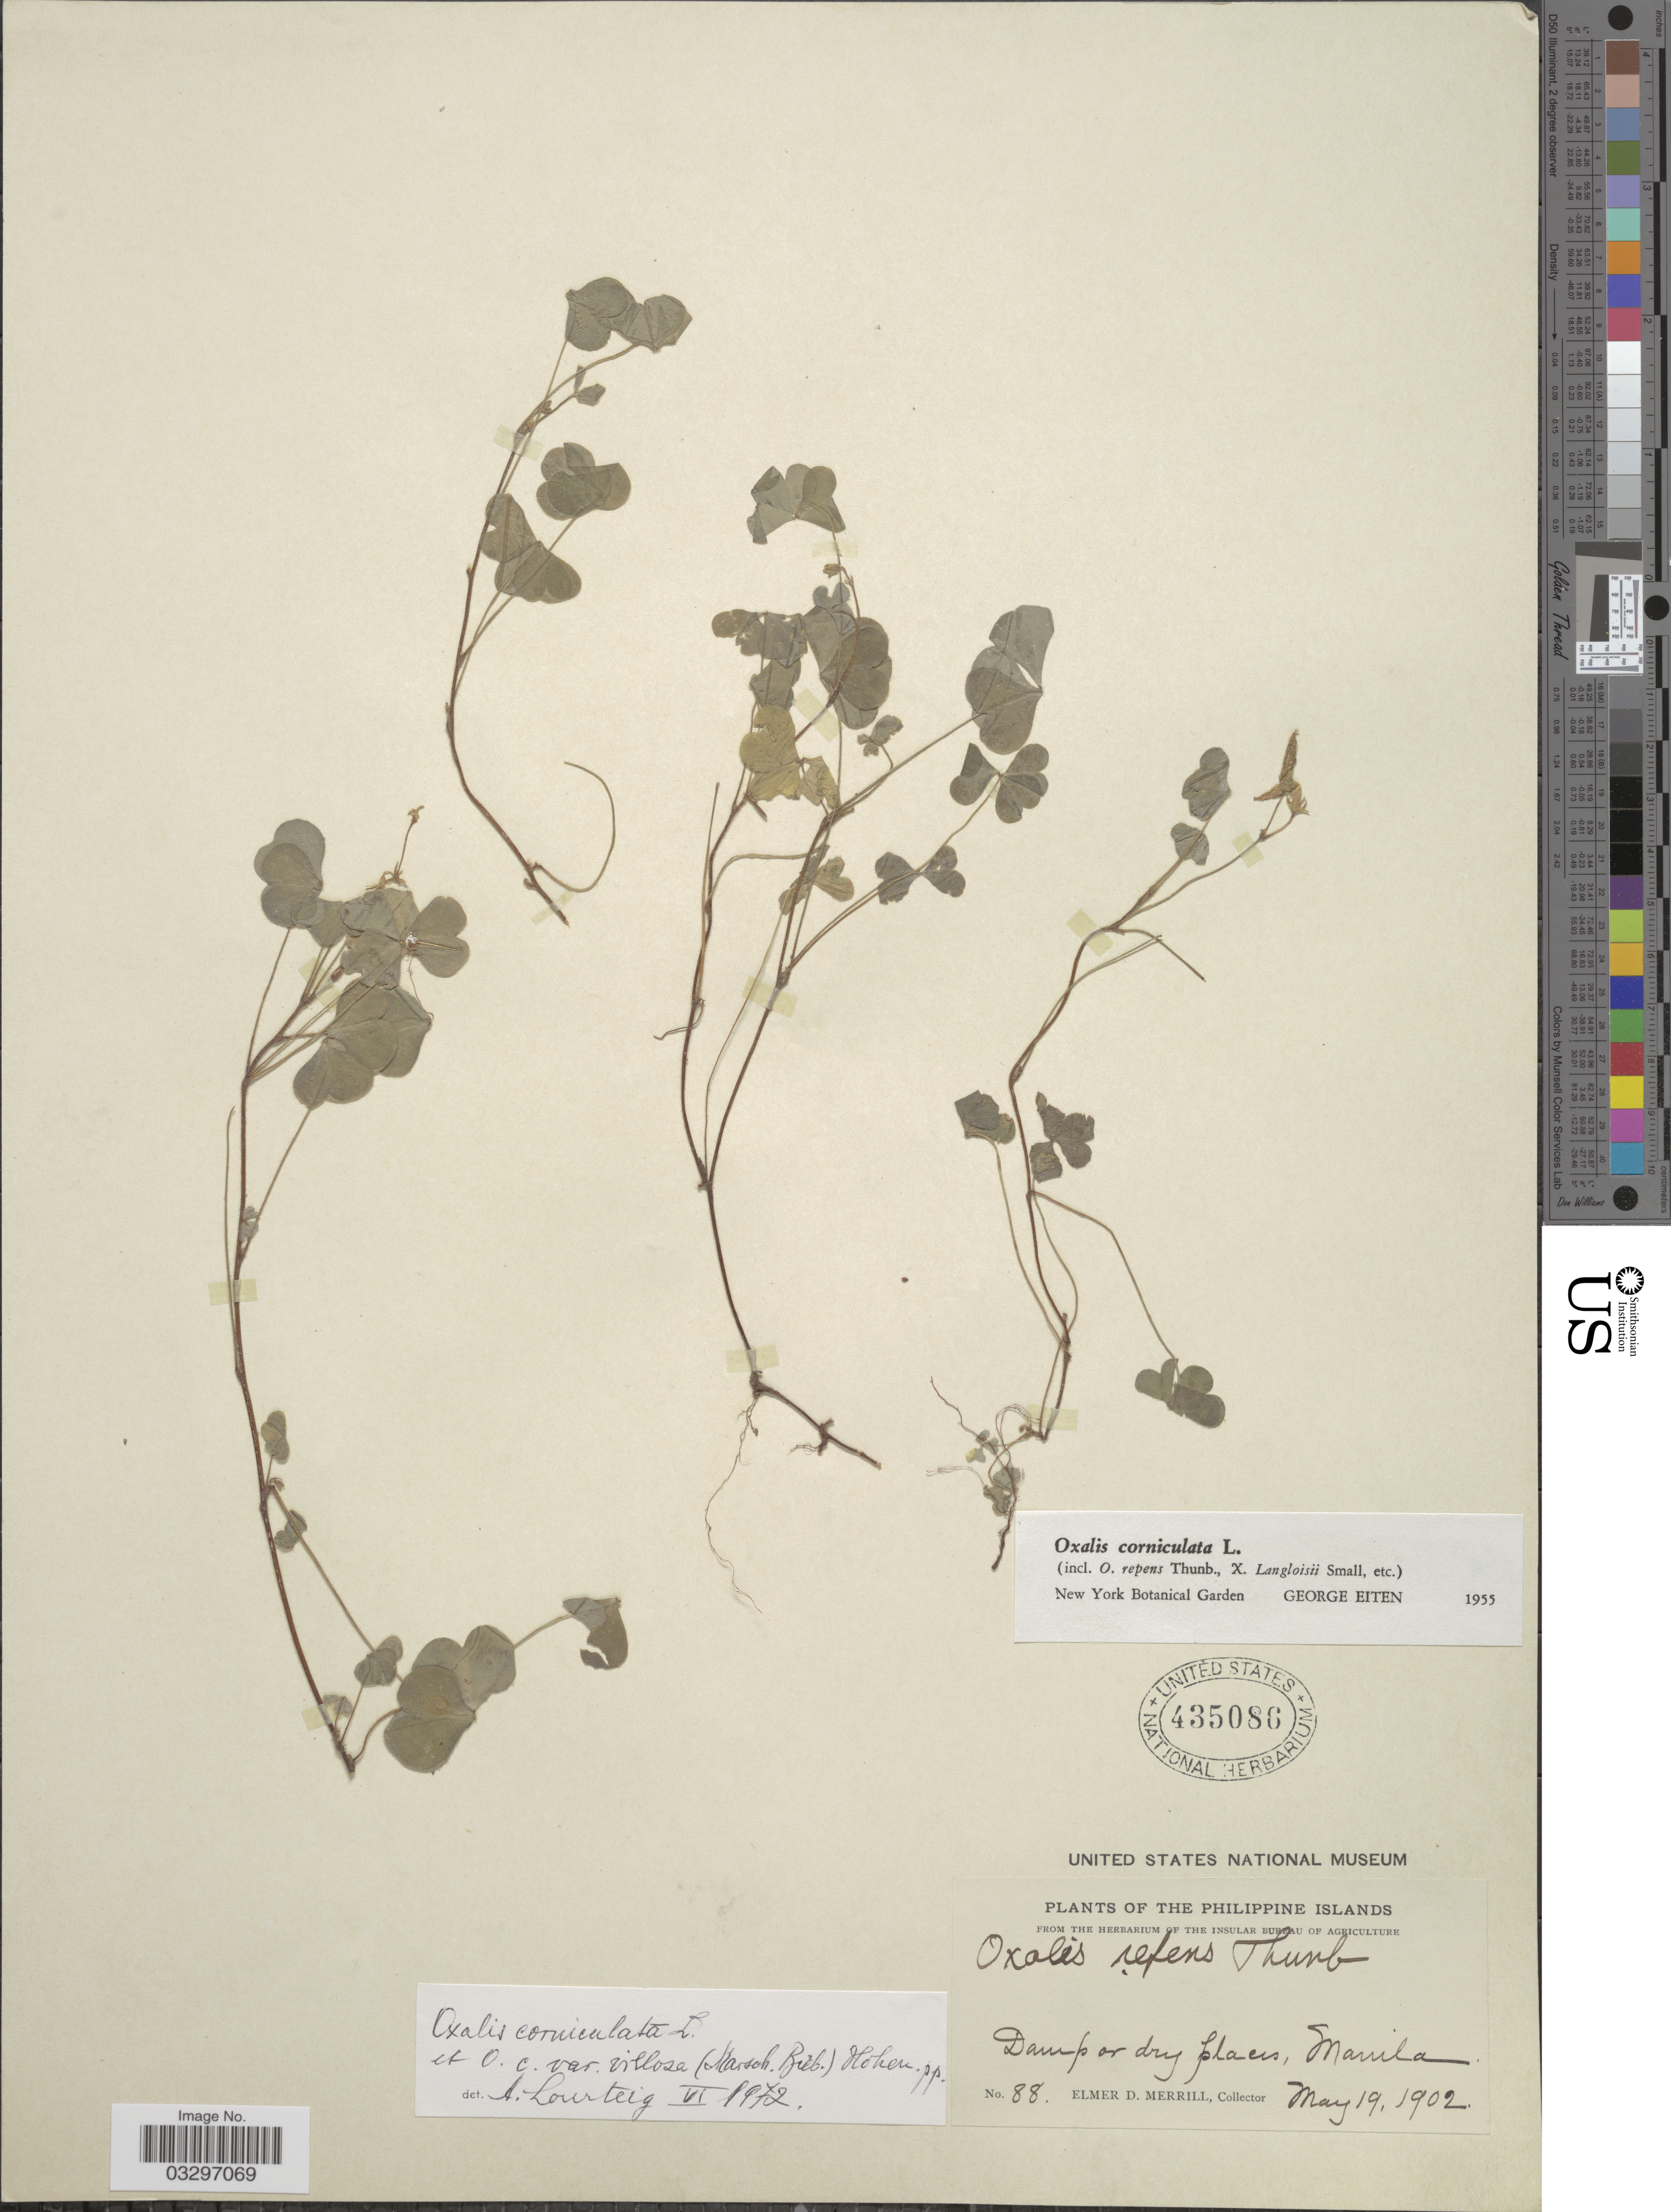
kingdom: Plantae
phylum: Tracheophyta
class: Magnoliopsida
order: Oxalidales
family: Oxalidaceae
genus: Oxalis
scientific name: Oxalis corniculata var. villosa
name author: (M. Bieb.) Hohen.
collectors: E. D. Merrill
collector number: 88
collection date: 1902-05-19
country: Philippines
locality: Manila.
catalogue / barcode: US 435086